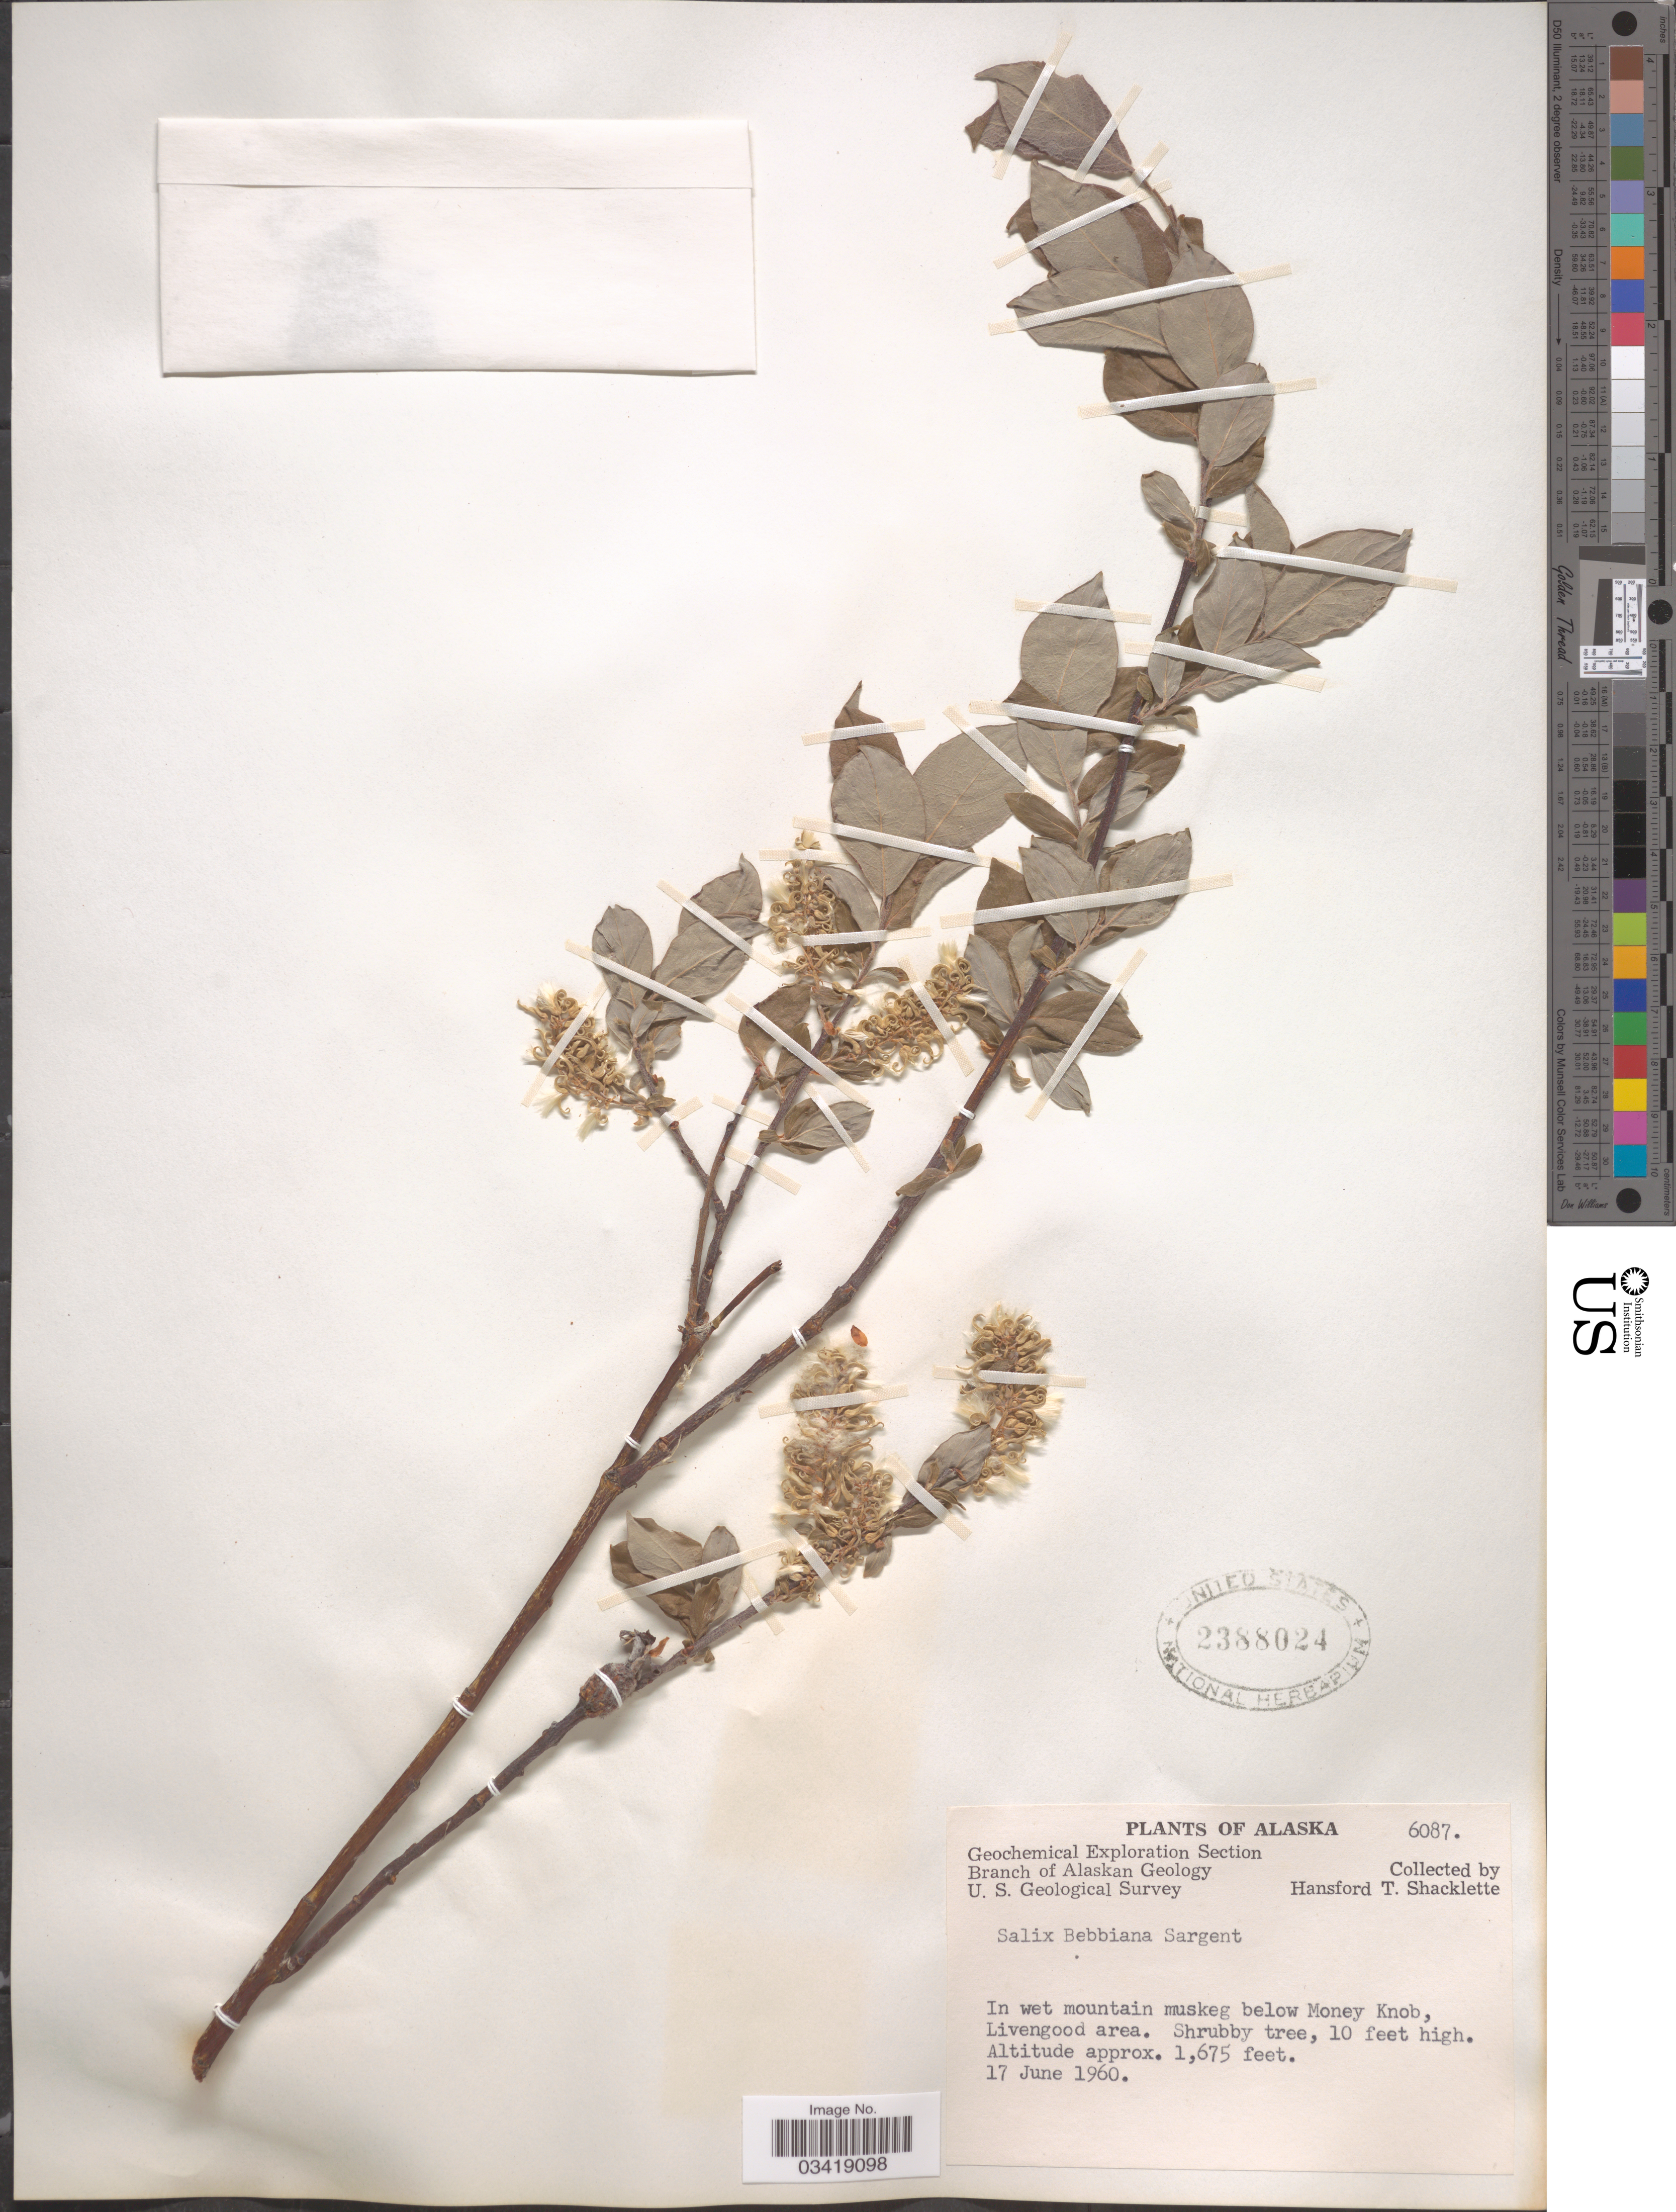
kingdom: Plantae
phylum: Tracheophyta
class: Magnoliopsida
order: Malpighiales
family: Salicaceae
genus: Salix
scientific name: Salix bebbiana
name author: Sarg.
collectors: H. Shacklette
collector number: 6087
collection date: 1960-06-17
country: United States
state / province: Alaska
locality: In wet mountain muskeg below Money Knob, Livengood area.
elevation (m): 511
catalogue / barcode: US 2388024